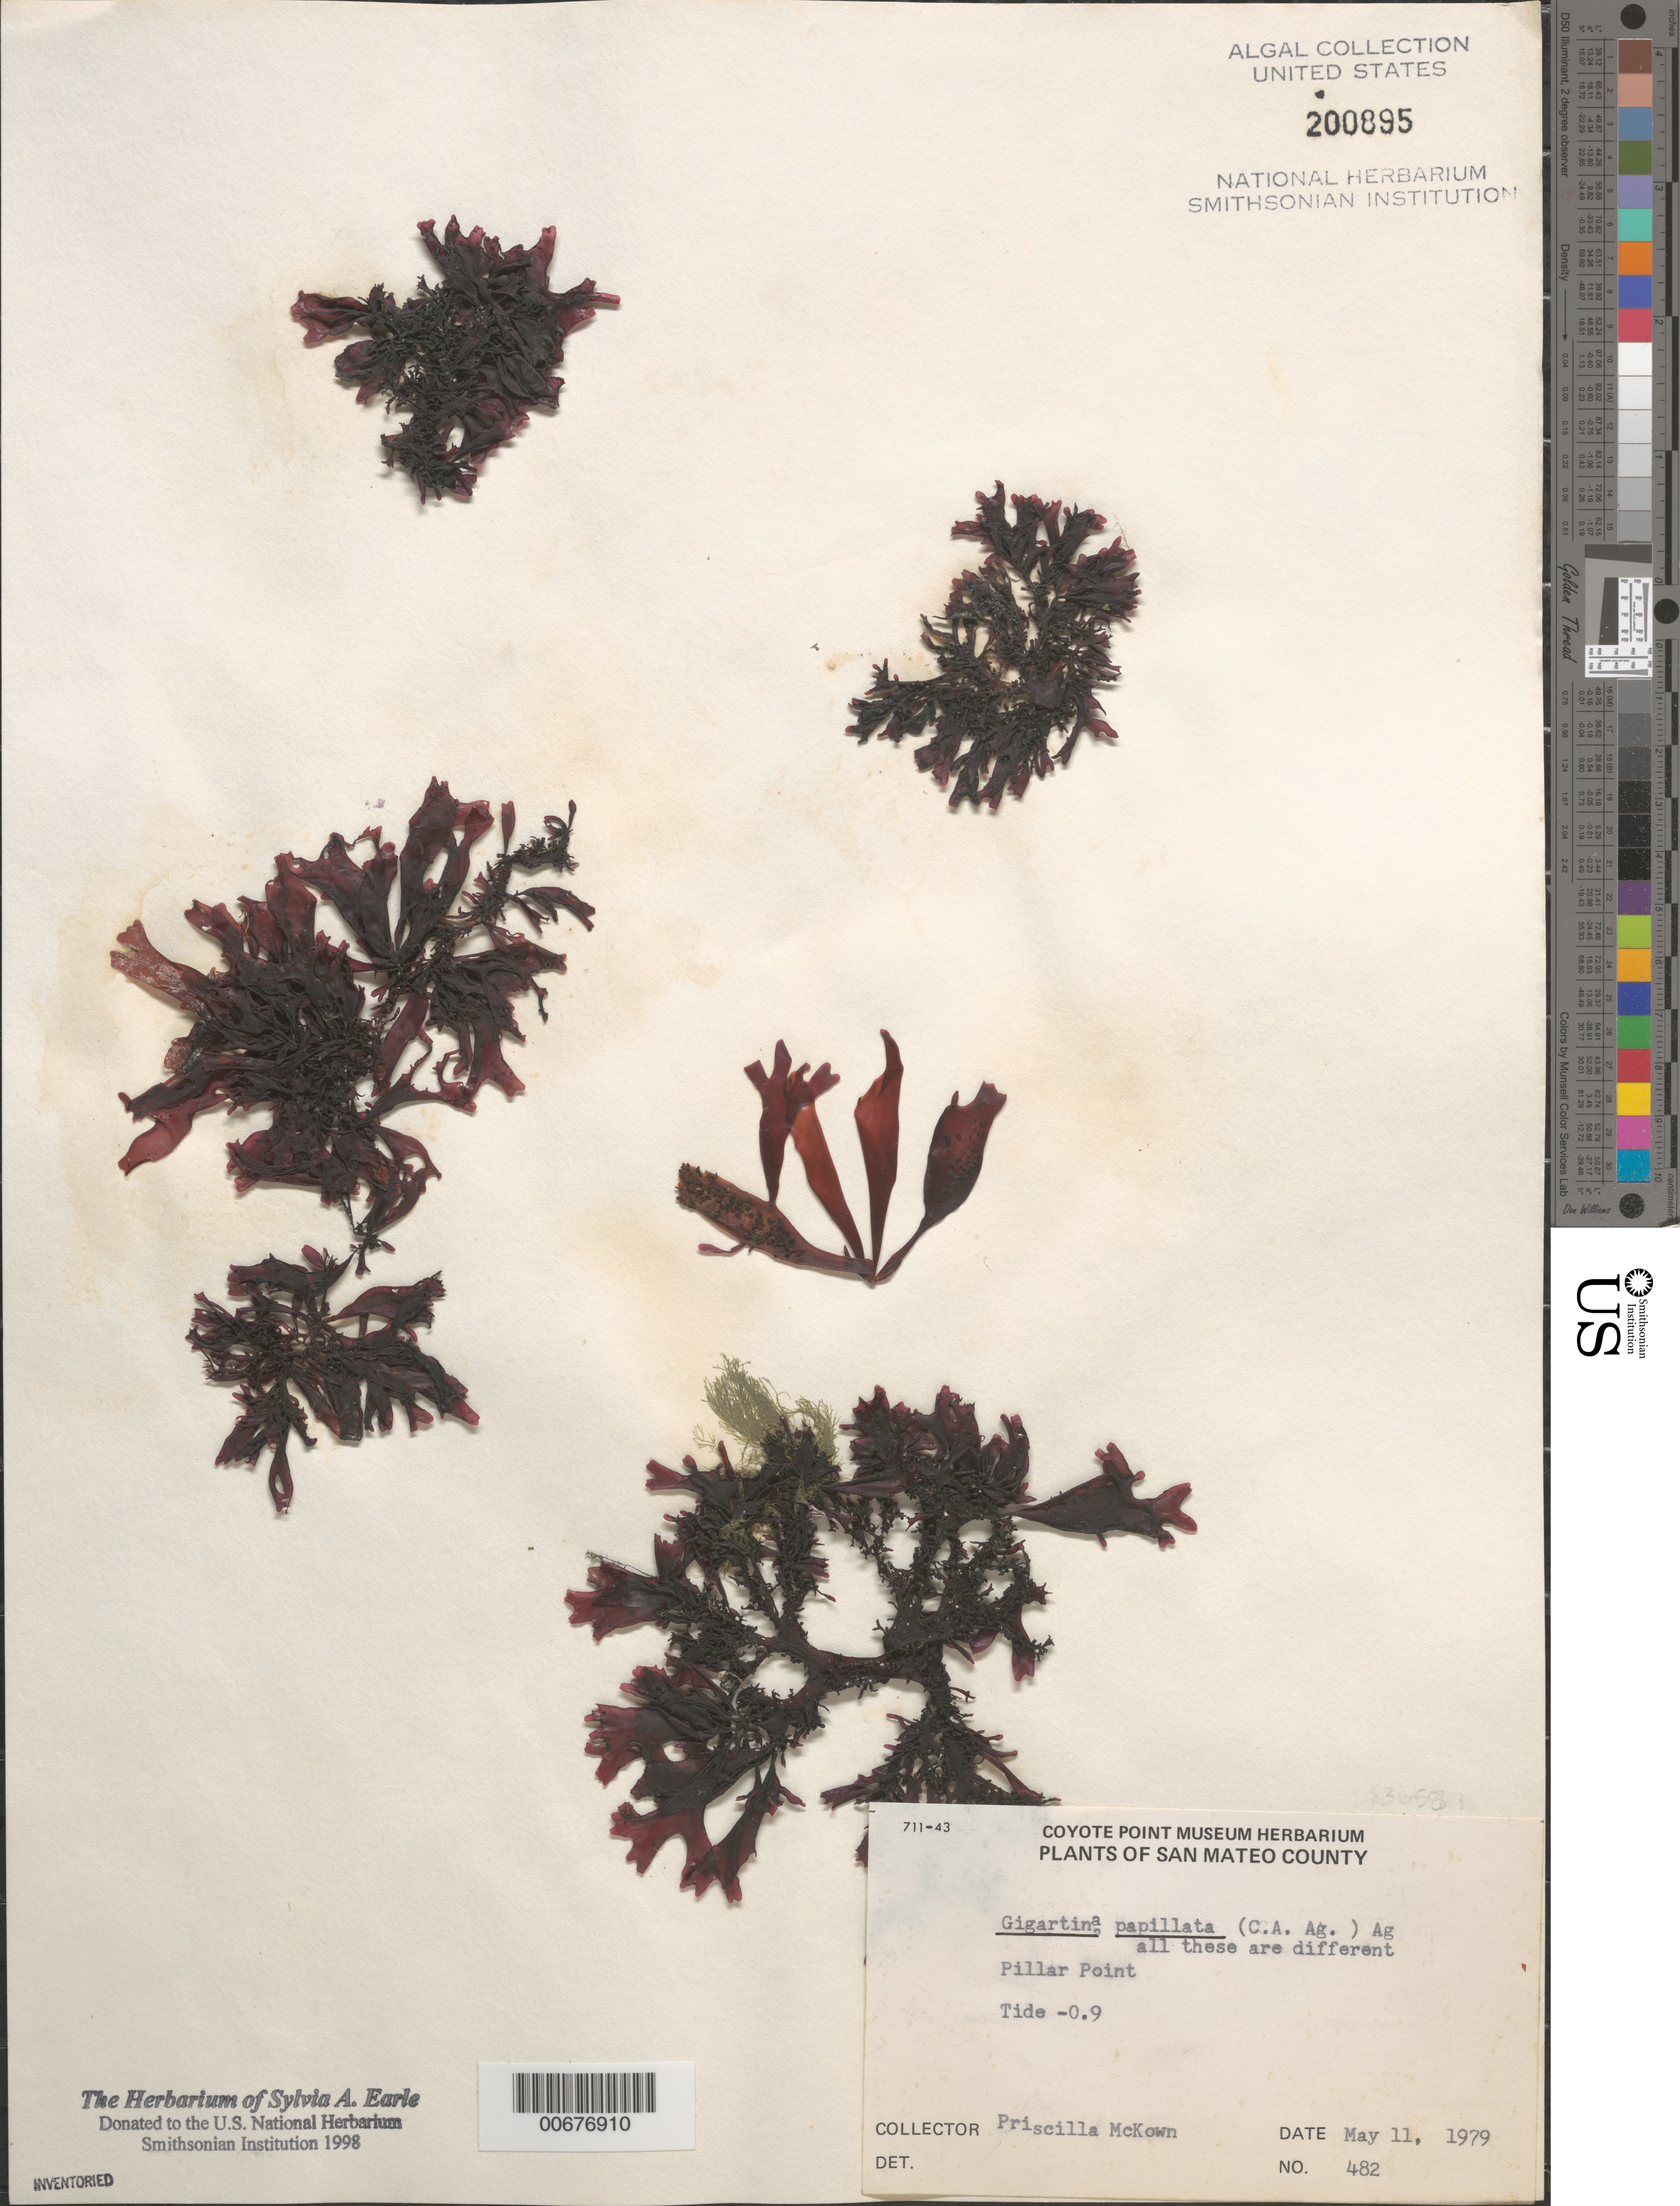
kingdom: Plantae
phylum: Rhodophyta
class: Florideophyceae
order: Gigartinales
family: Phyllophoraceae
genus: Mastocarpus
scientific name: Mastocarpus papillatus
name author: (C. Agardh) Kütz.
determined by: Algae name updating Project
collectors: P. McKown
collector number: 482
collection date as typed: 11 May 1979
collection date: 1979-05-11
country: United States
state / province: California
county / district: San Mateo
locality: Pillar Point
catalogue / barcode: US 200895